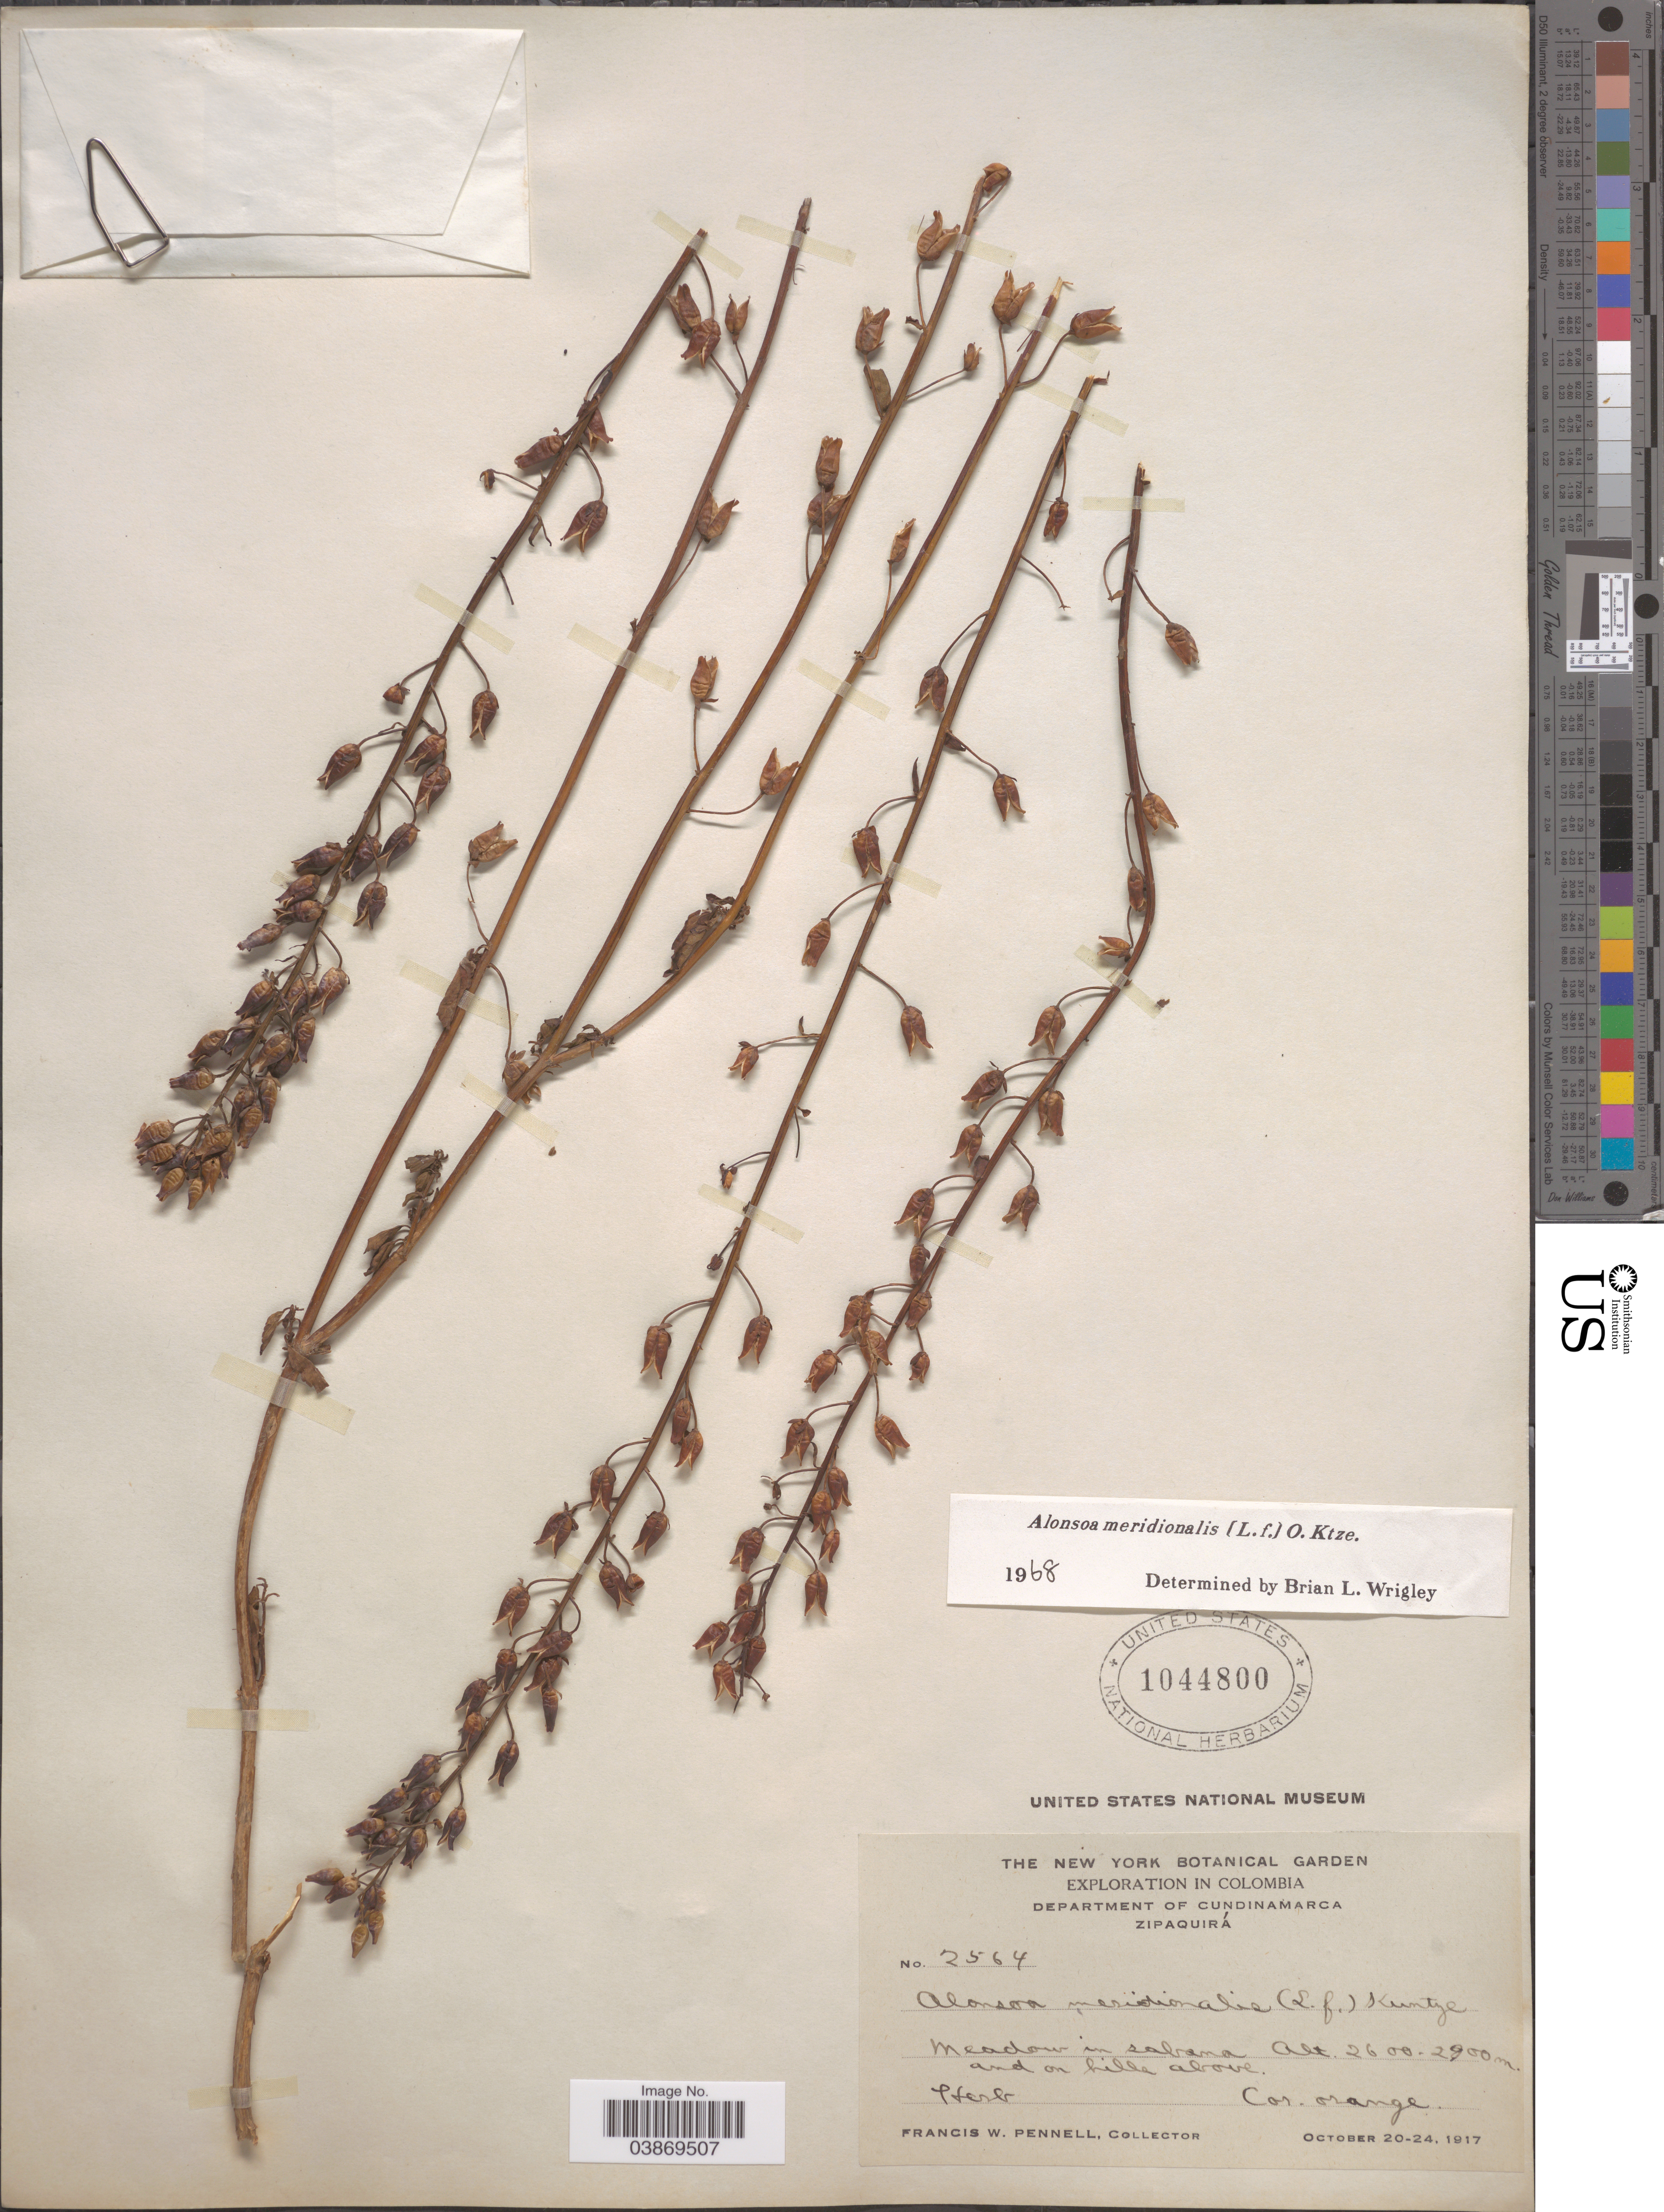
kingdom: Plantae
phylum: Tracheophyta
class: Magnoliopsida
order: Lamiales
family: Scrophulariaceae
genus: Alonsoa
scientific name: Alonsoa meridionalis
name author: (L. f.) Kuntze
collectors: F. W. Pennell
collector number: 2564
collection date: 1917-10-20/1917-10-24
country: Colombia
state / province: Cundinamarca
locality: Department of Cundinamarca. Zipaquirá. Meadow in sabana and on hills above.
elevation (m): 2600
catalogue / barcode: US 1044800